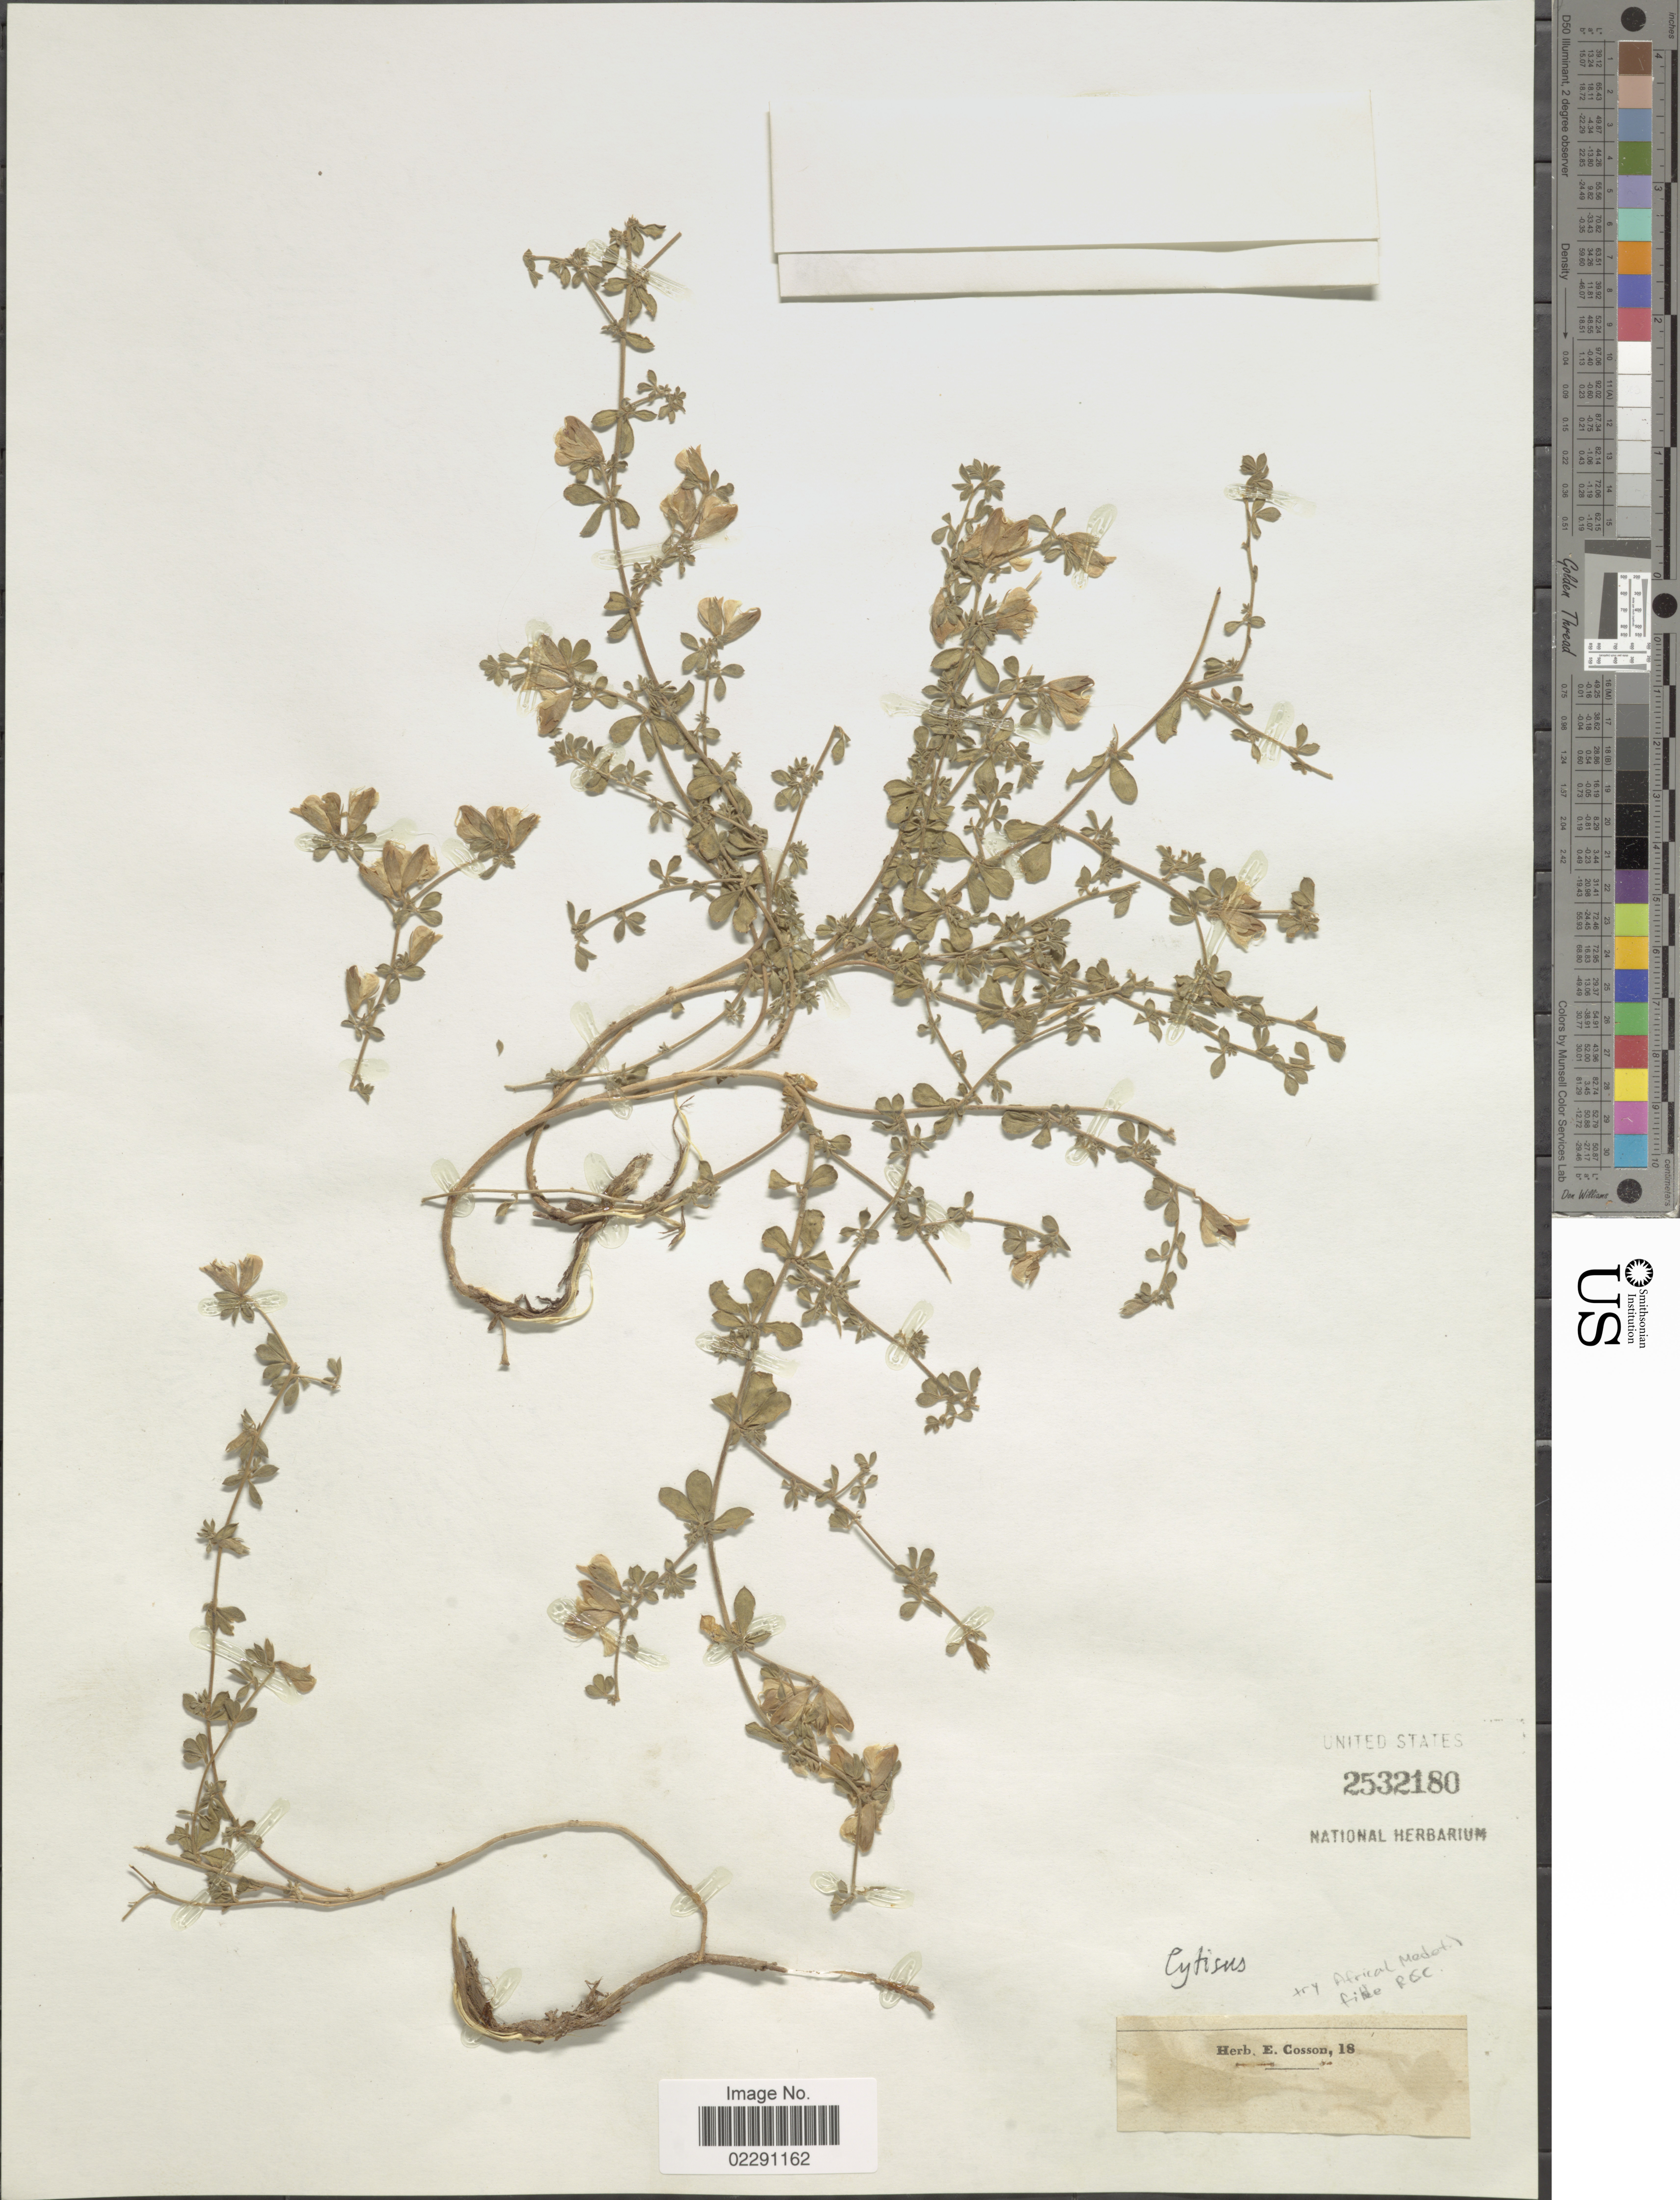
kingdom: Plantae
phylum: Tracheophyta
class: Magnoliopsida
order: Fabales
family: Fabaceae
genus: Ulex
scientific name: Ulex sp.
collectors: ex herb. Cosson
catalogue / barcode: US 2532180